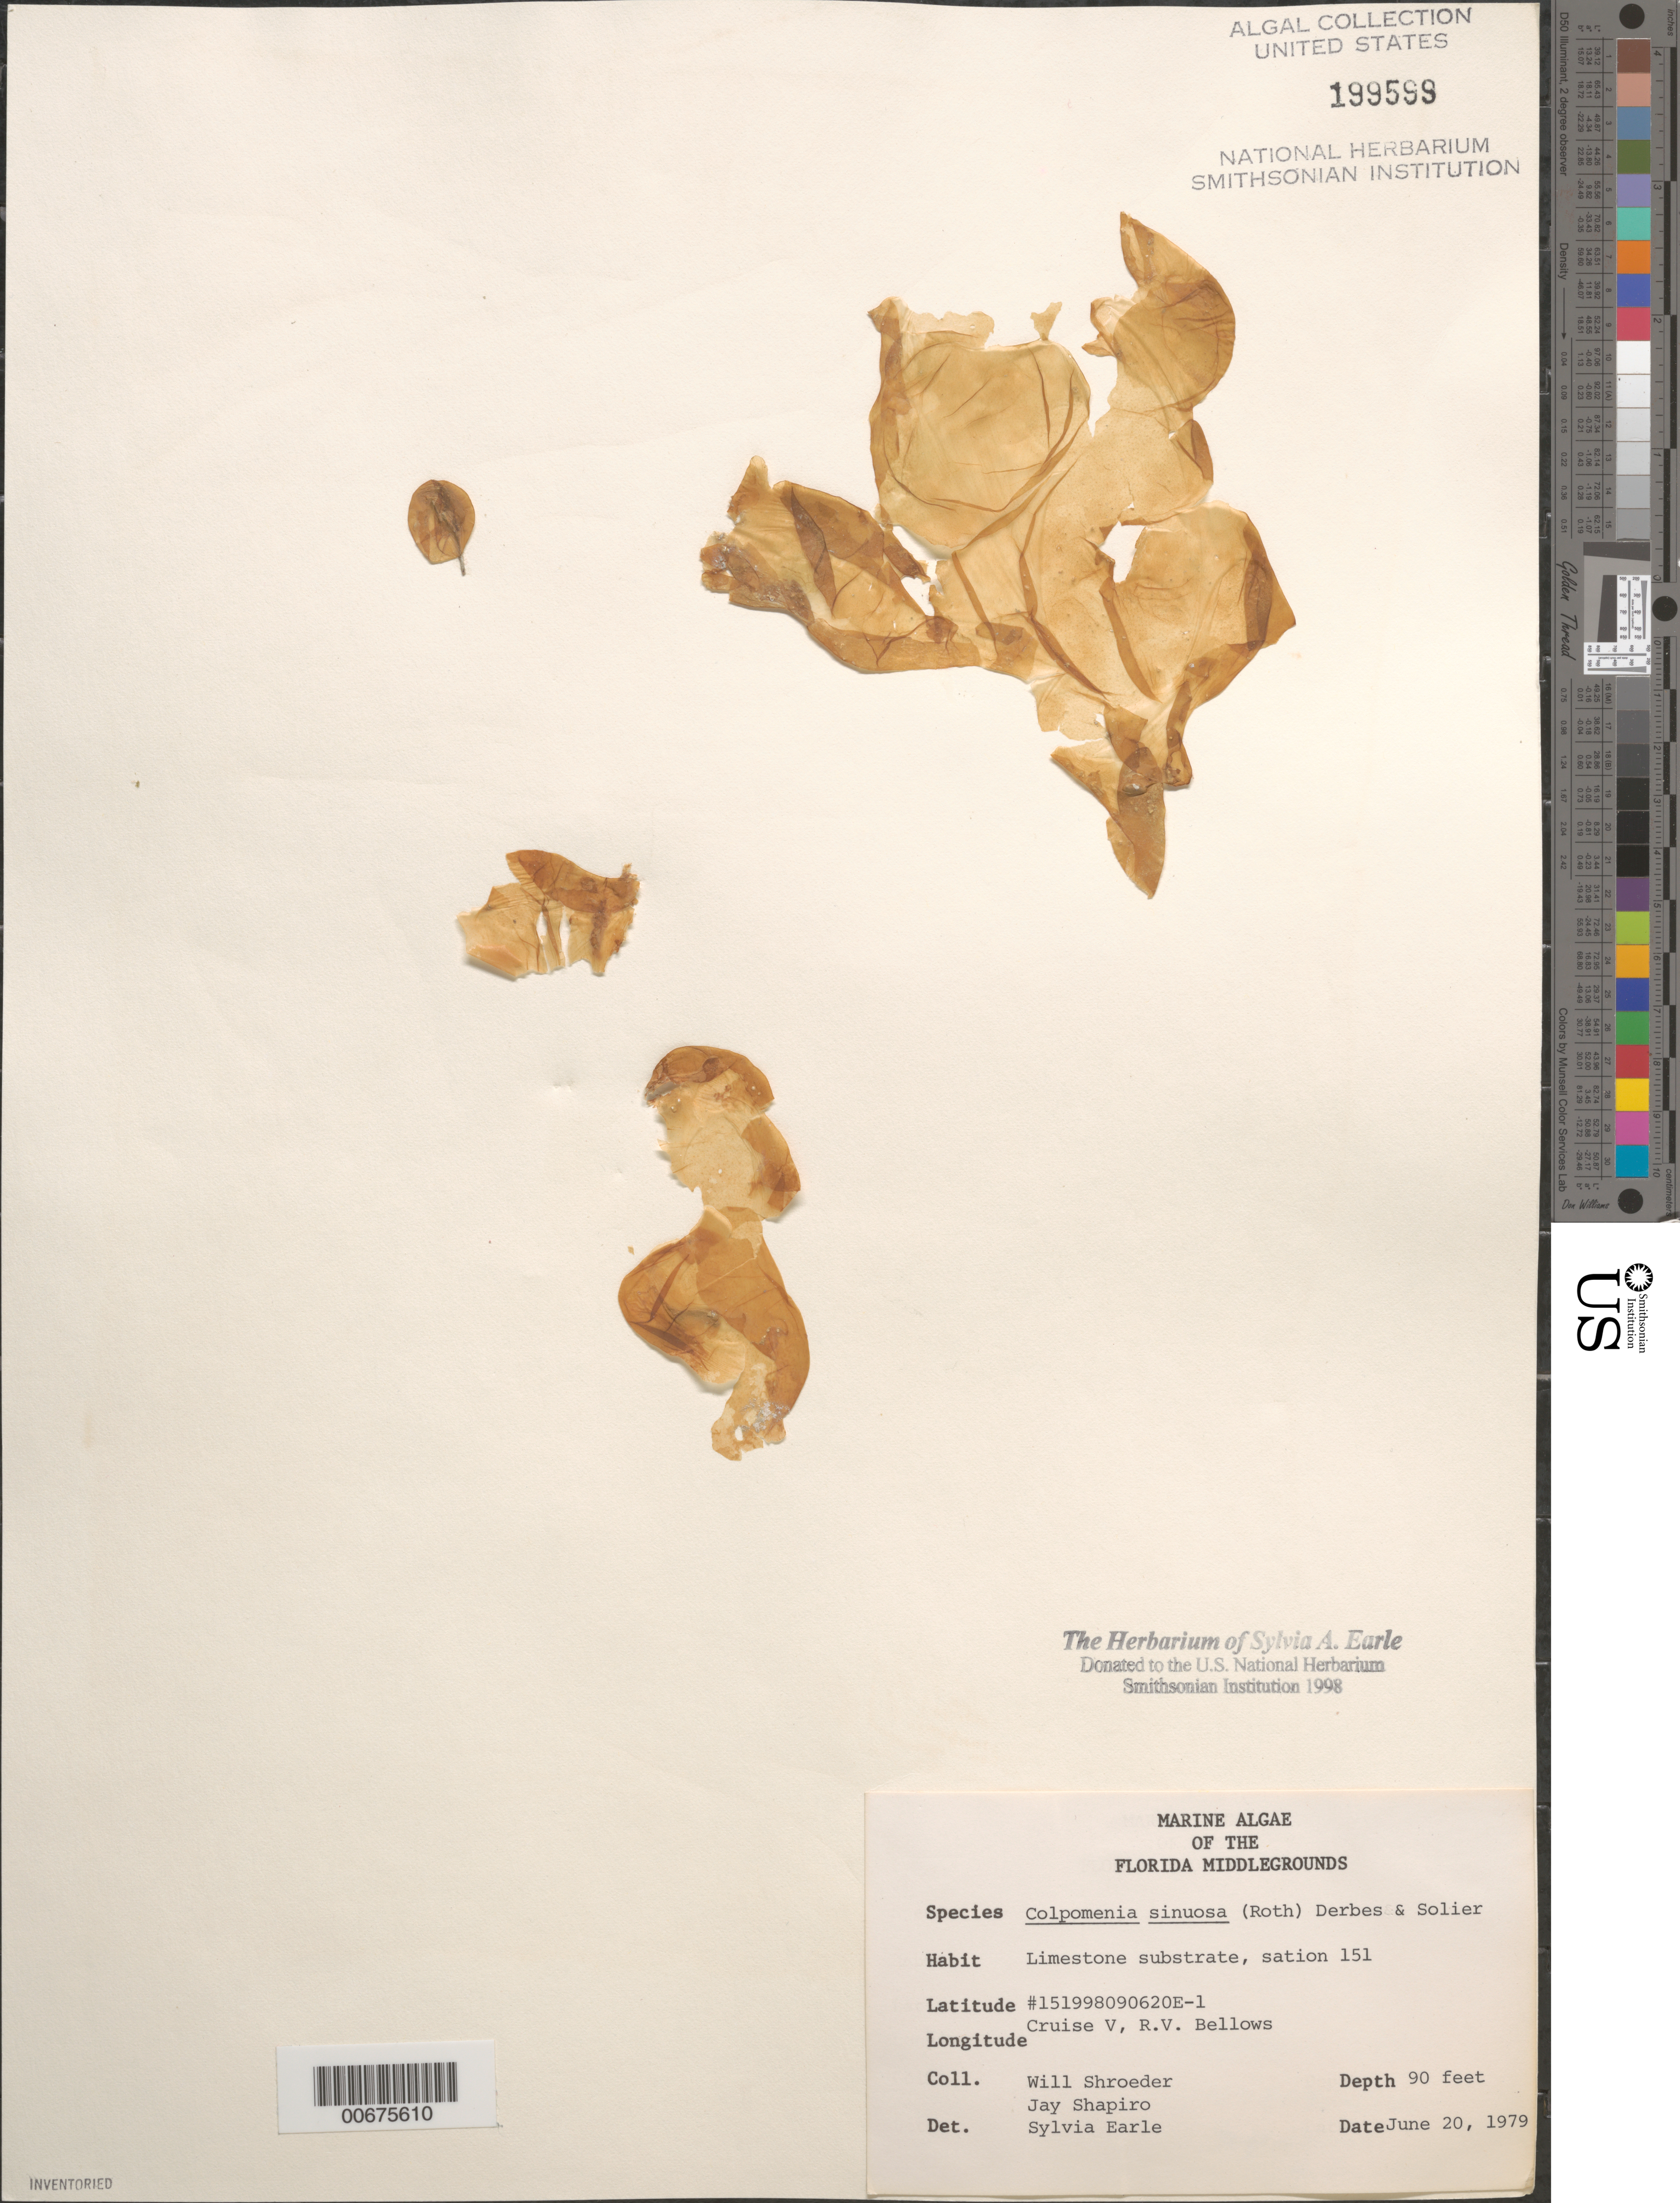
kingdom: Chromista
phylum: Ochrophyta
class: Phaeophyceae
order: Scytosiphonales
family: Scytosiphonaceae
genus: Colpomenia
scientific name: Colpomenia sinuosa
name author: (K. Mert. ex Roth) Derbes & Solier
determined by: Earle, S. A.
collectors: W. Shroeder & J. Shapiro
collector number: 151998090620e-1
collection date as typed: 20 Jun 1979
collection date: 1979-06-20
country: United States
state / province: Florida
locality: Florida Middle Grounds, Gulf of Mexico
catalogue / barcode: US 199599